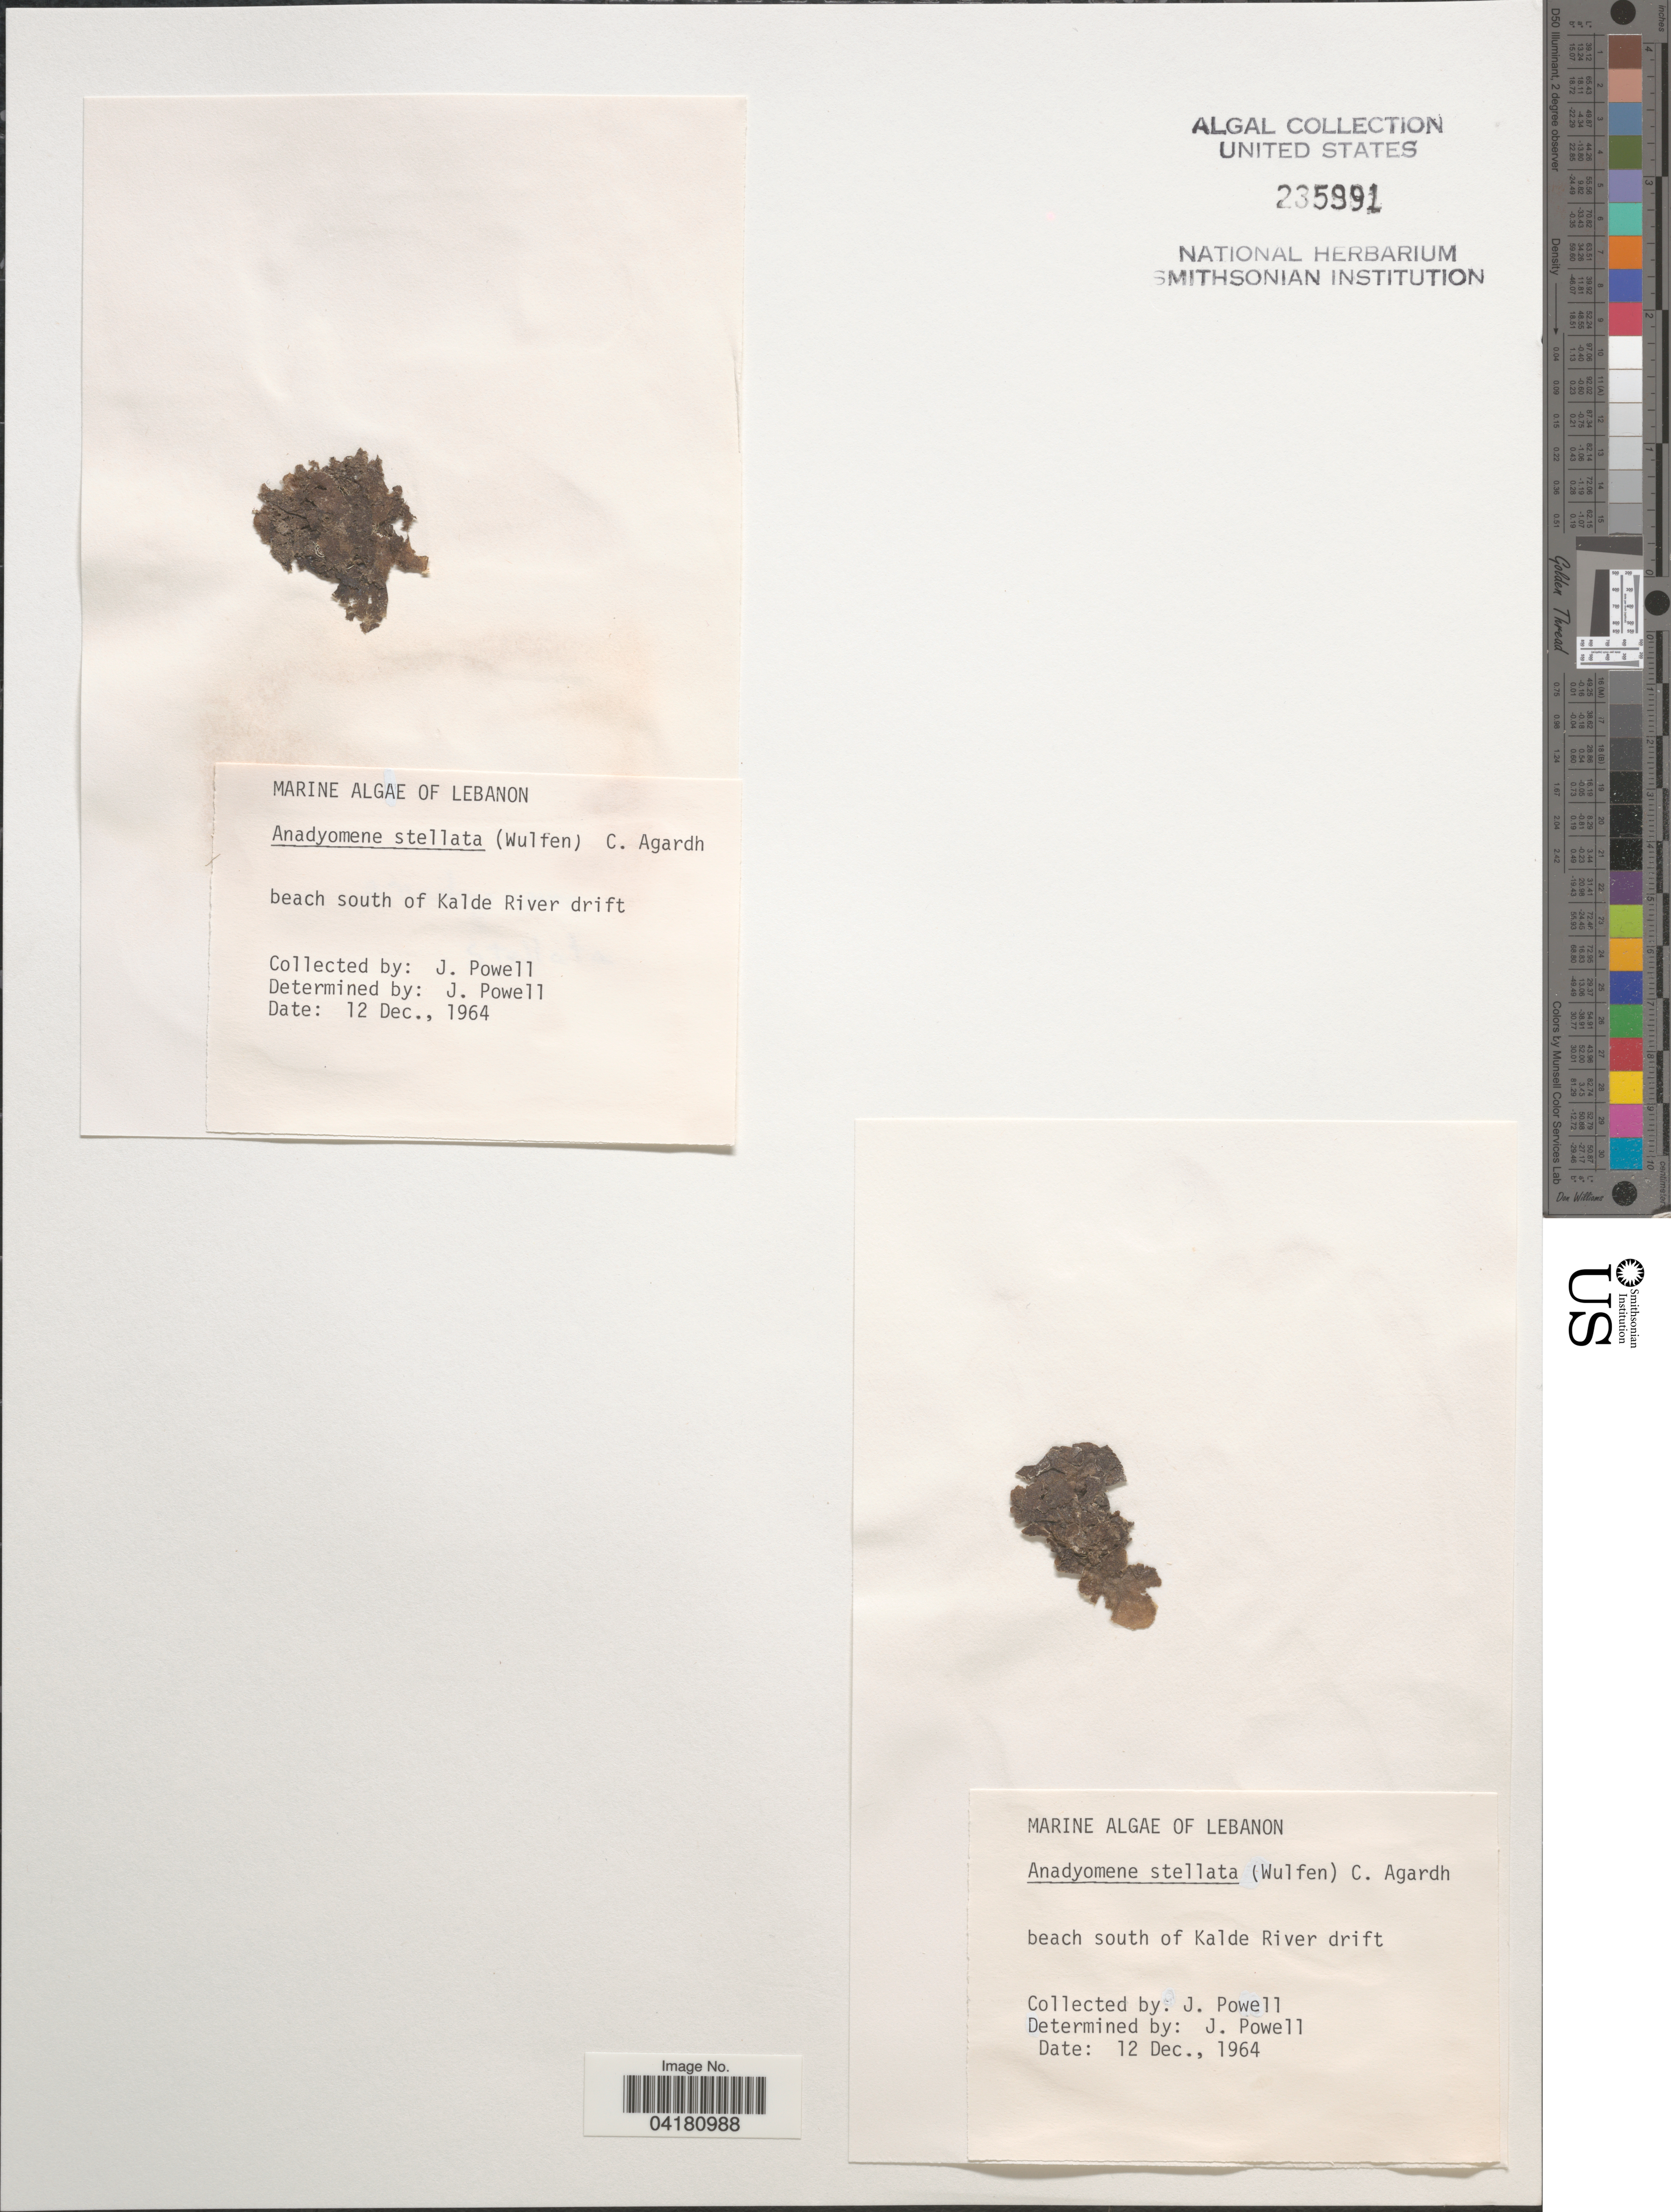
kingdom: Plantae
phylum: Chlorophyta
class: Ulvophyceae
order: Cladophorales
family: Anadyomenaceae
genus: Anadyomene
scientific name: Anadyomene stellata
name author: (Wulfen) C. Agardh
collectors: J. Powell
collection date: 1964-12-12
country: Lebanon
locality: Beach south of Kalde River drift.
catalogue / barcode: US 235991